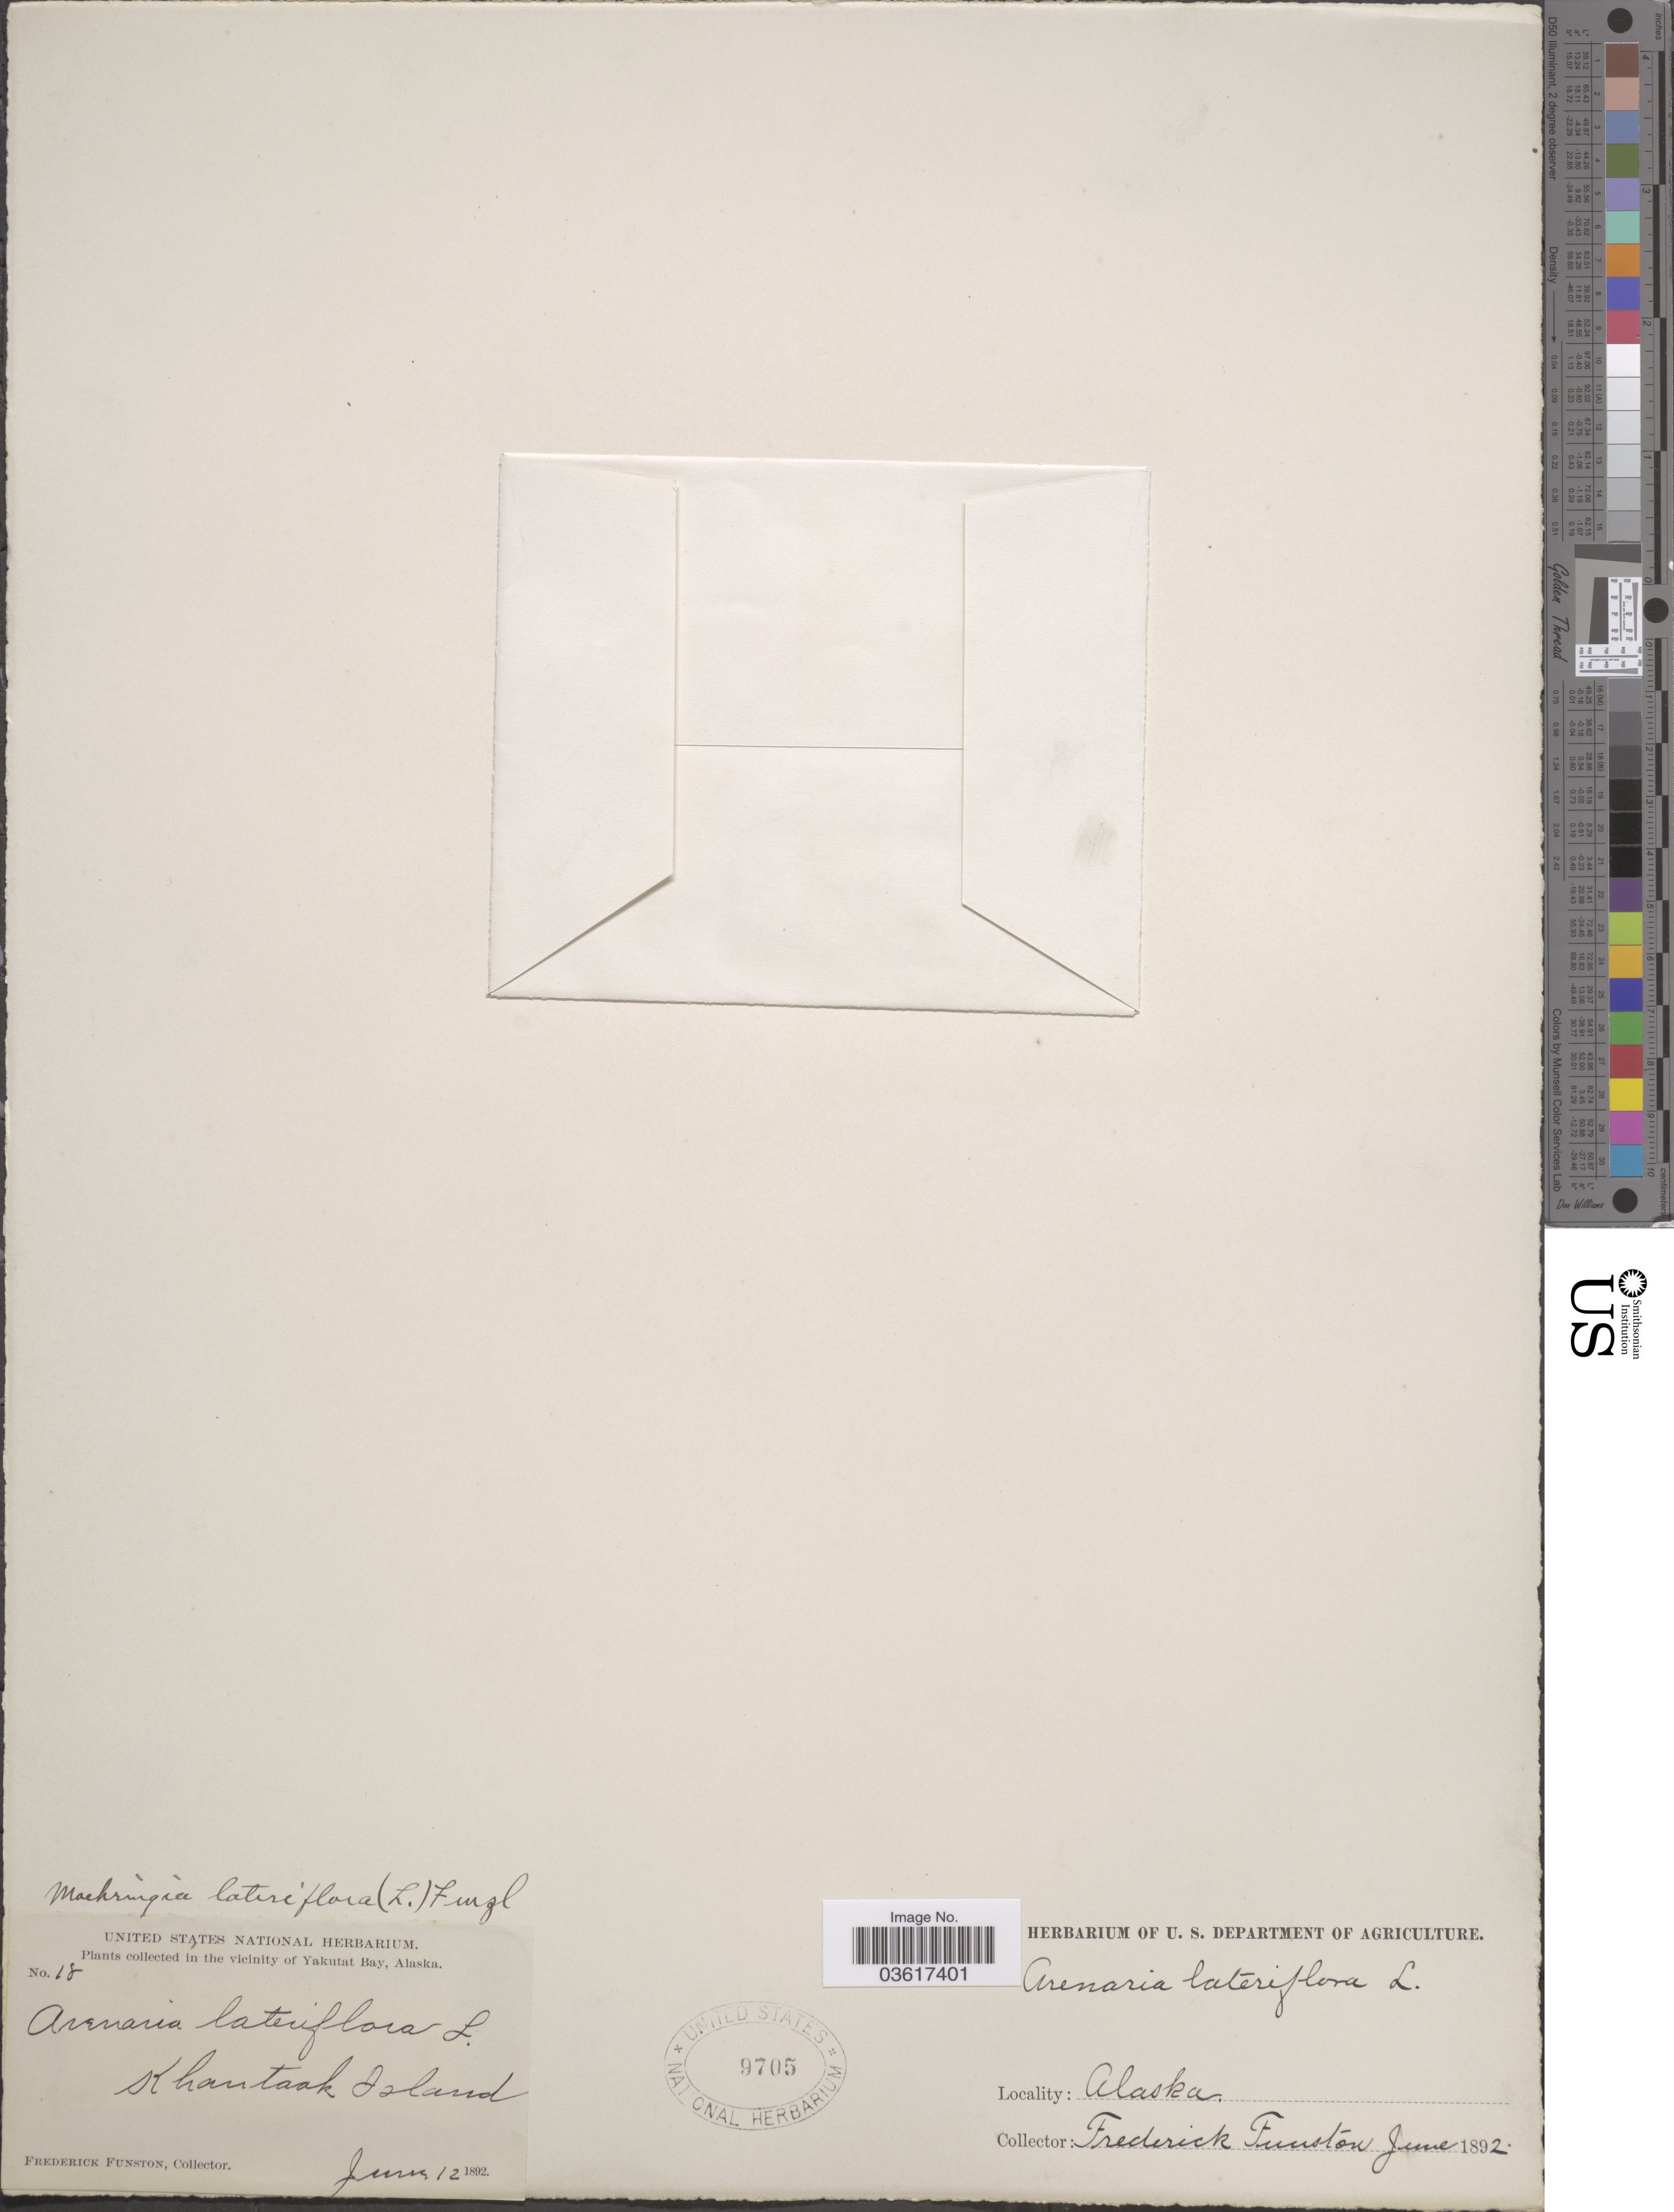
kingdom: Plantae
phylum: Tracheophyta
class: Magnoliopsida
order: Caryophyllales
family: Caryophyllaceae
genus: Moehringia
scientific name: Moehringia lateriflora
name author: (L.) Fenzl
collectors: F. Funston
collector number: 18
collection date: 1892-06-12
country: United States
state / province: Alaska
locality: Vicinity of Yakutat Bay. Khantaak Island.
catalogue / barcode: US 9705